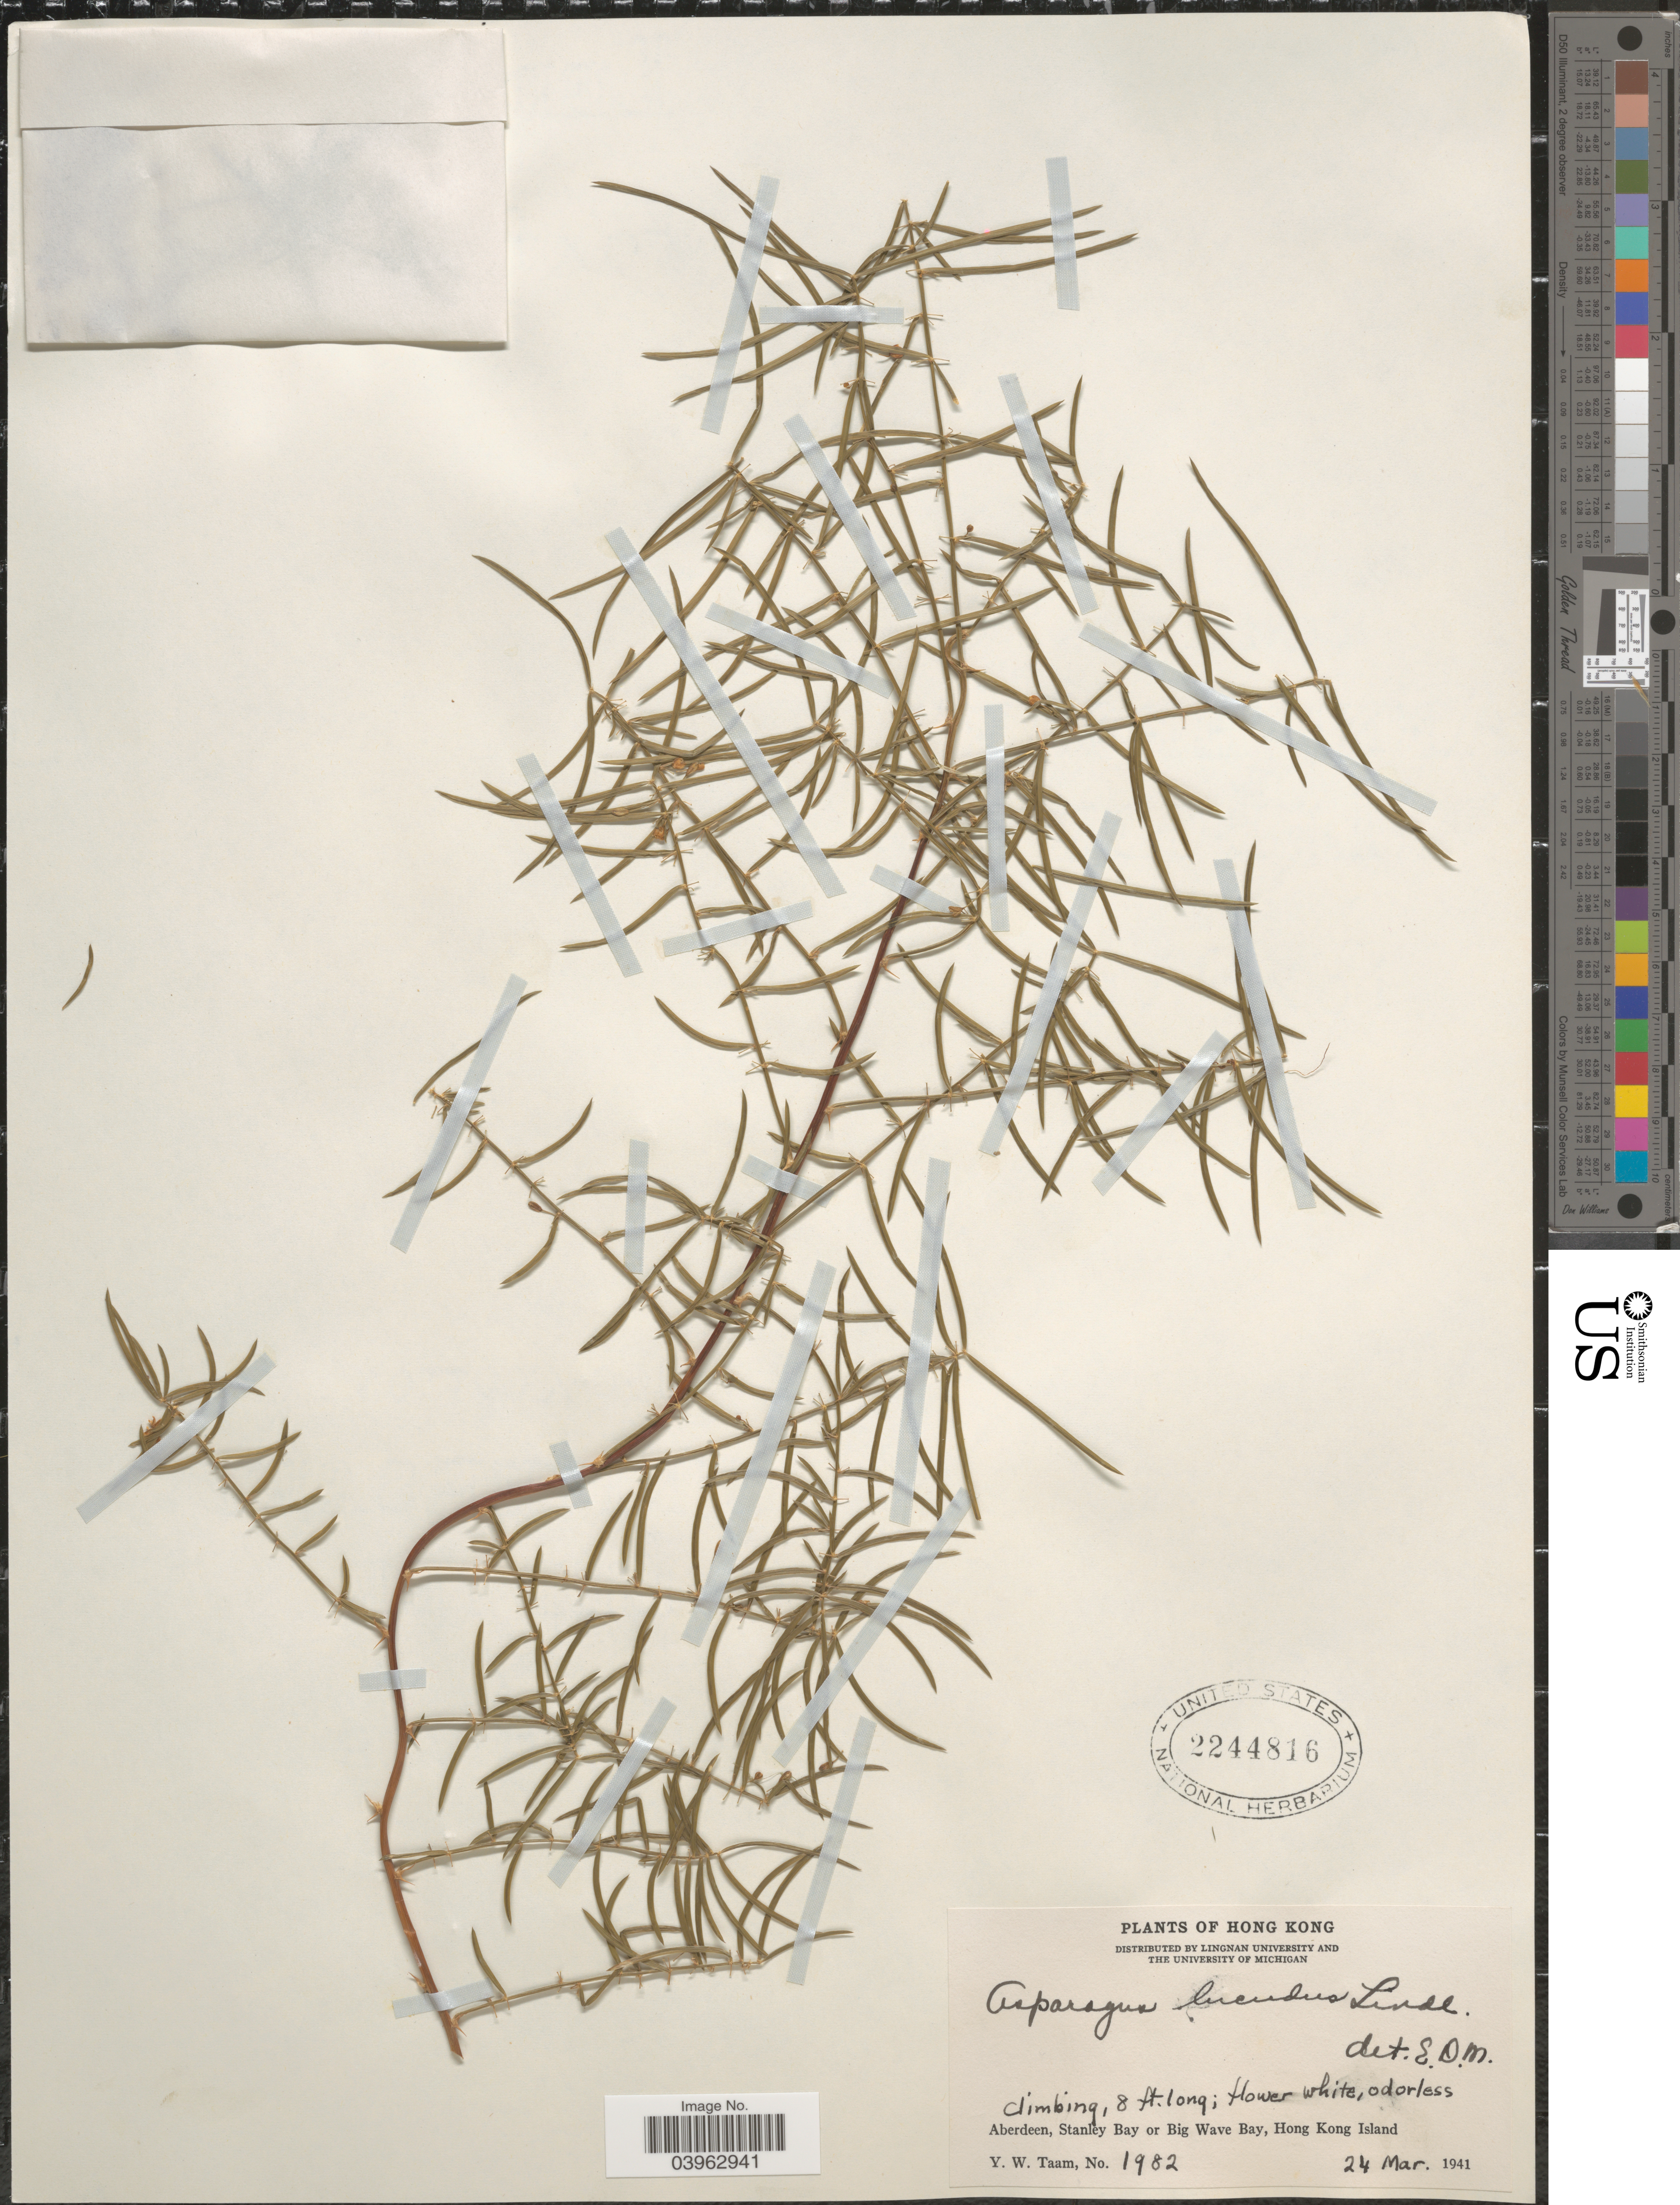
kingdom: Plantae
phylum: Tracheophyta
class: Liliopsida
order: Asparagales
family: Asparagaceae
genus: Asparagus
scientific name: Asparagus lucidus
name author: Lindl.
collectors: Y. W. Taam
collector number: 1982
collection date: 1941-03-24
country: China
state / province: Hong Kong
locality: Aberdeen, Stanley Bay or Big Wave Bay, Hong Kong Island.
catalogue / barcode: US 2244816